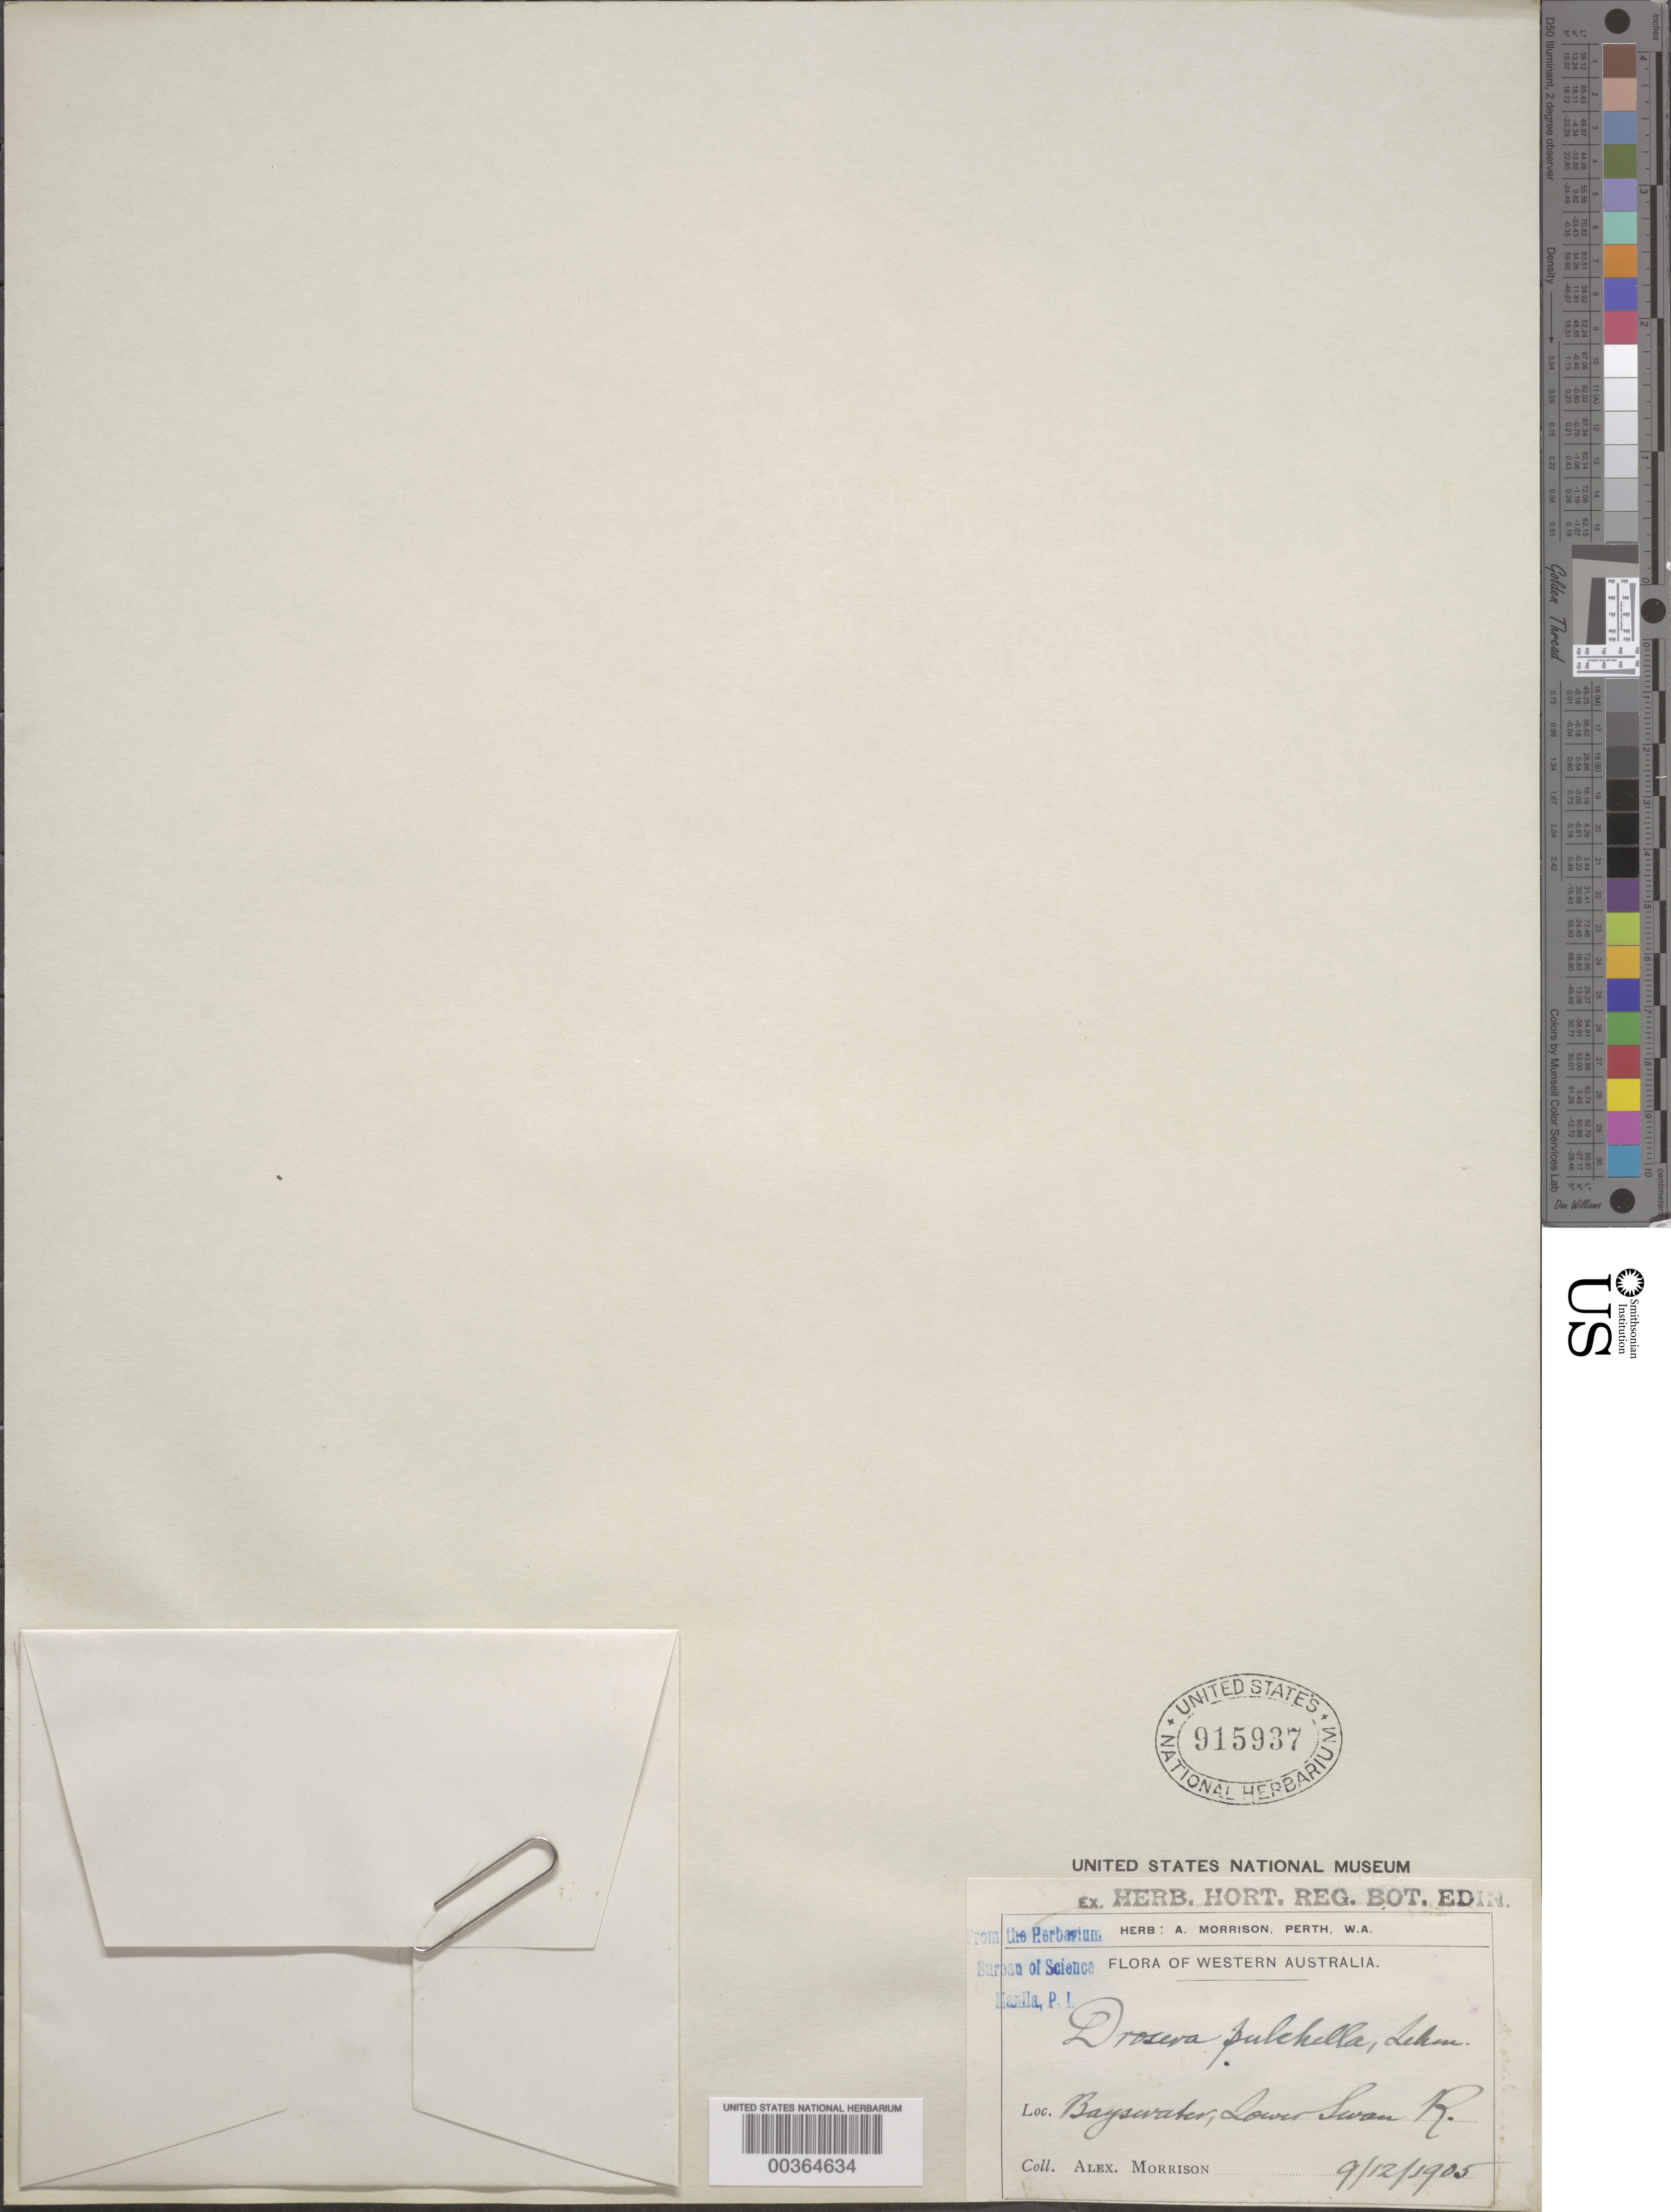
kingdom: Plantae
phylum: Tracheophyta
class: Magnoliopsida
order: Caryophyllales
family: Droseraceae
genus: Drosera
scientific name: Drosera pulchella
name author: F. Lehm.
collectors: A. Morrison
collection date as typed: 09 Dec 1905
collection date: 1905-12-09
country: Australia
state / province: Western Australia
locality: Lower swan river, bayswater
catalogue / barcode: US 915937